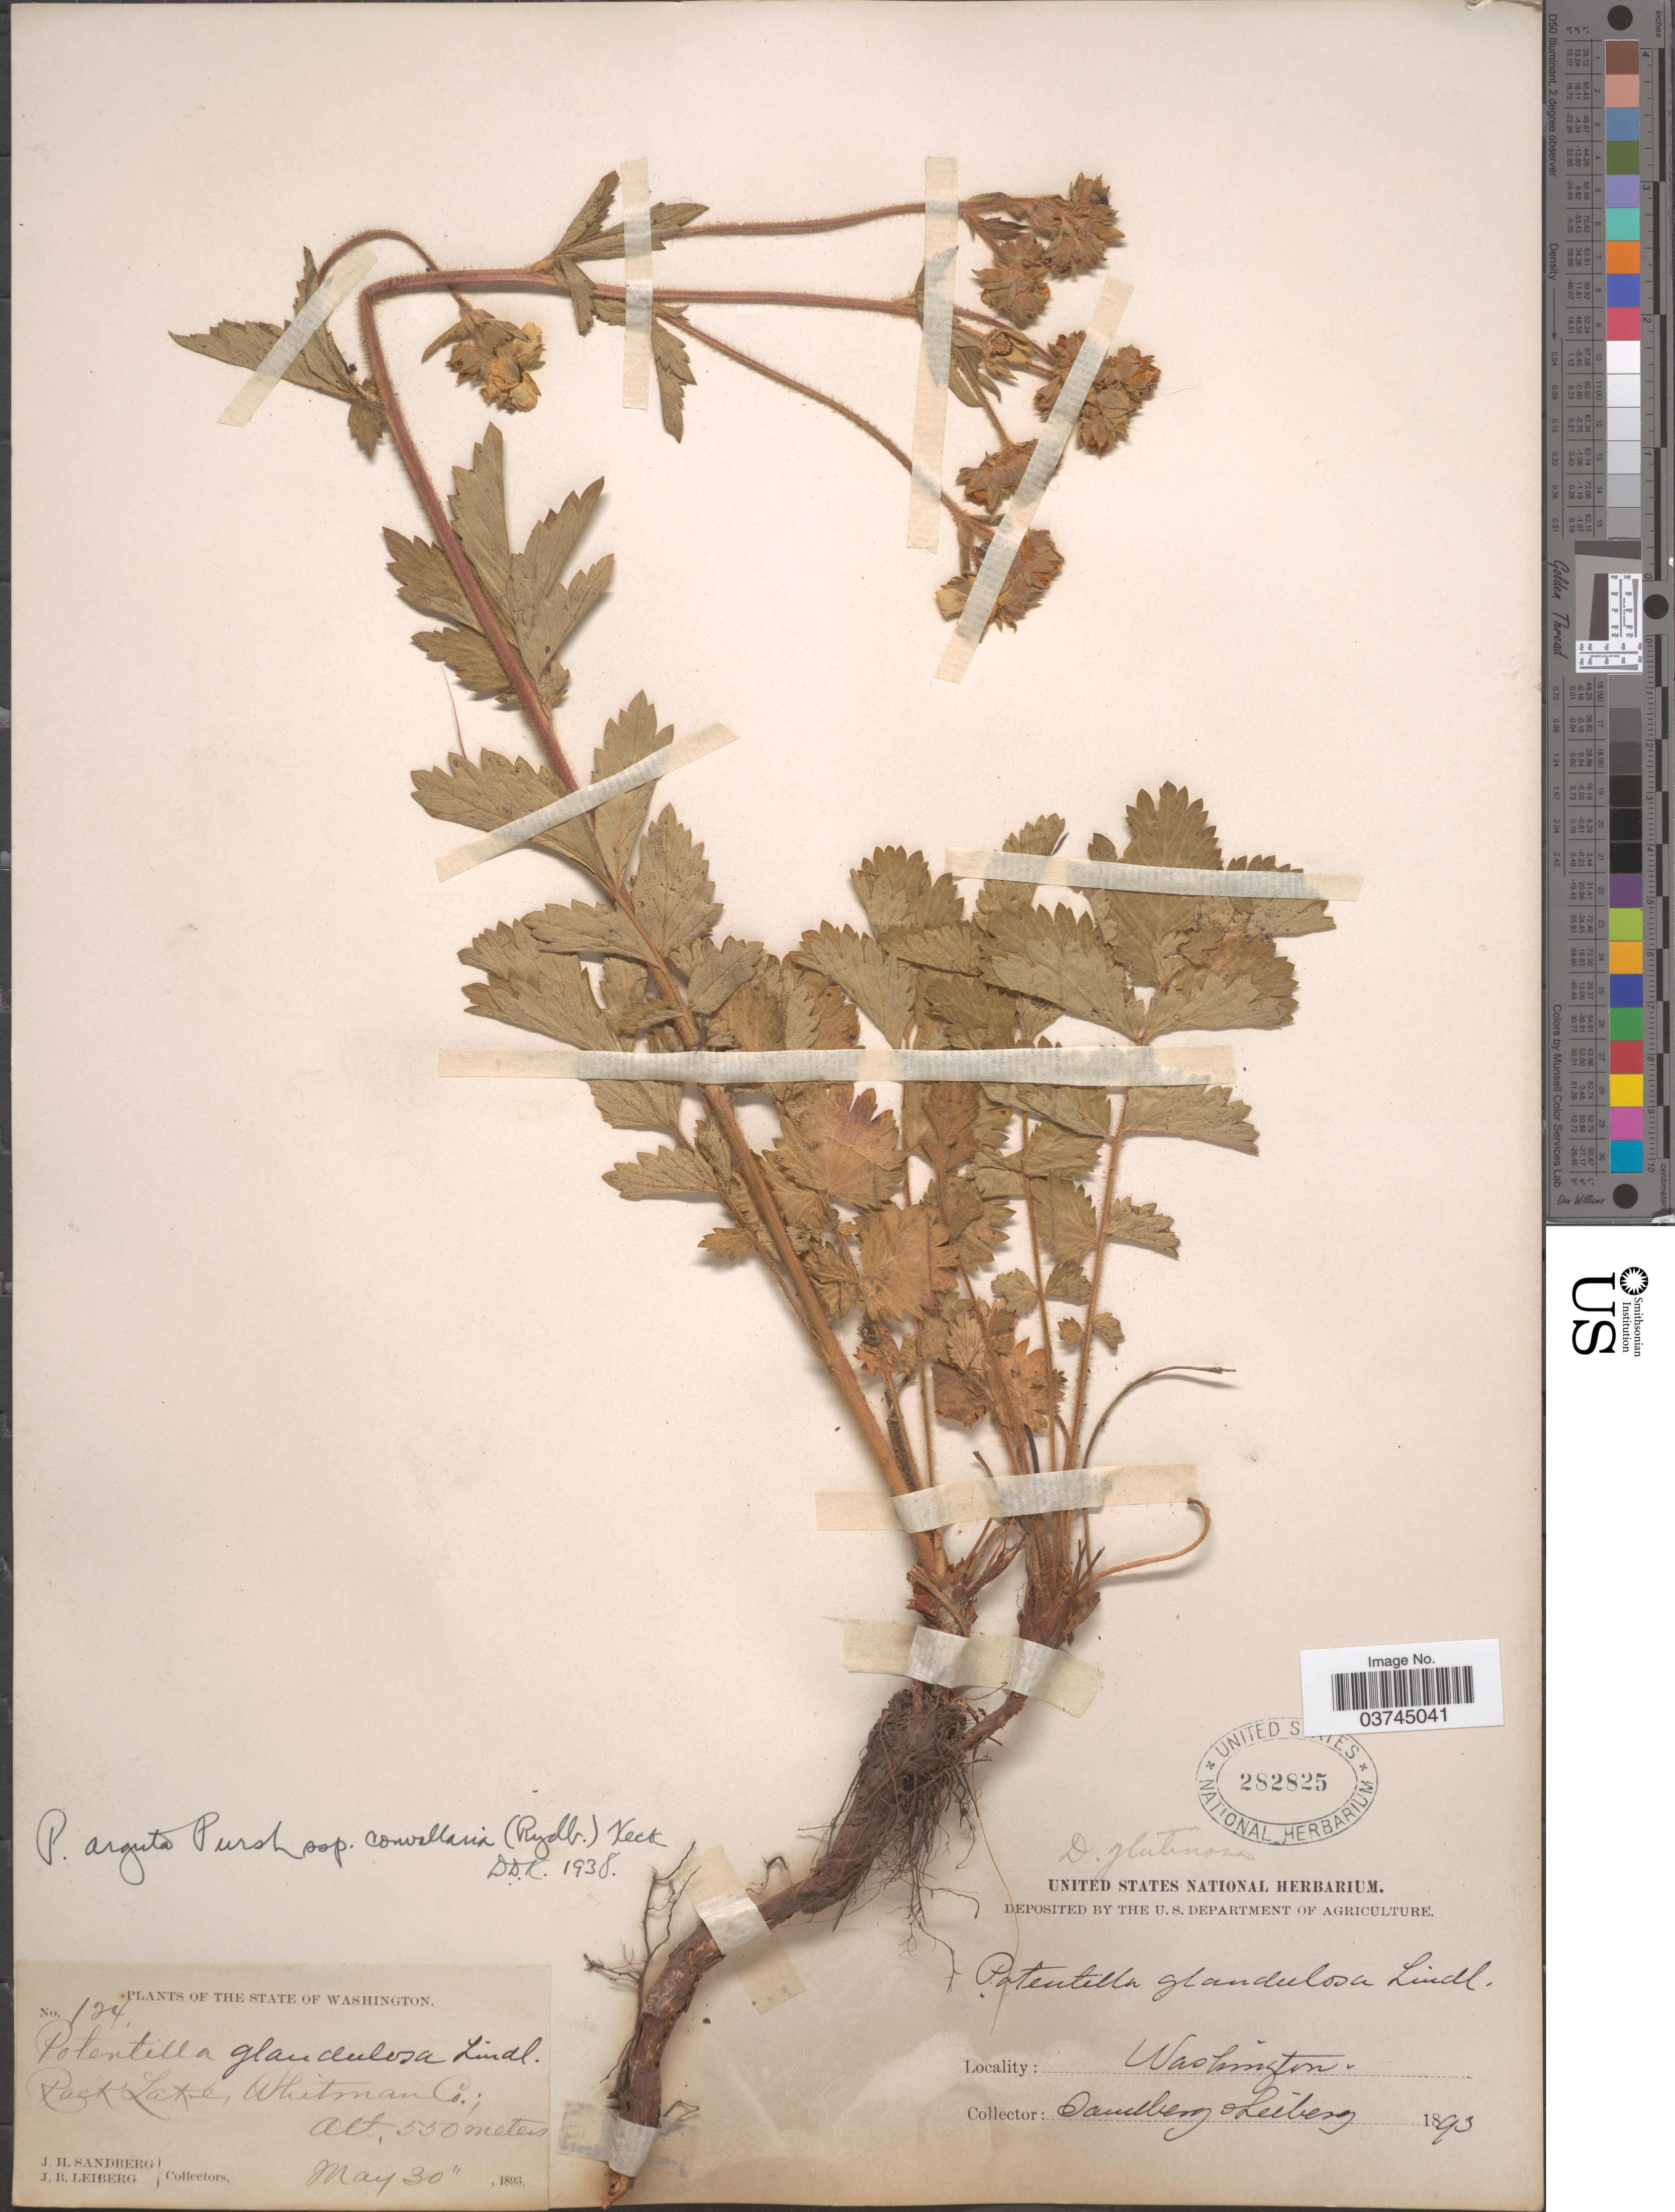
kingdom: Plantae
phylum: Tracheophyta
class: Magnoliopsida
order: Rosales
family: Rosaceae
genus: Drymocallis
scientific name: Drymocallis convallaria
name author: (Rydb.) Rydb.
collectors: J. H. Sandberg & J. B. Leiberg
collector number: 124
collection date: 1893-05-30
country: United States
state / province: Washington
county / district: Whitman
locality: Rock Lake, Whitman Co.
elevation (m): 550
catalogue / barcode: US 282825